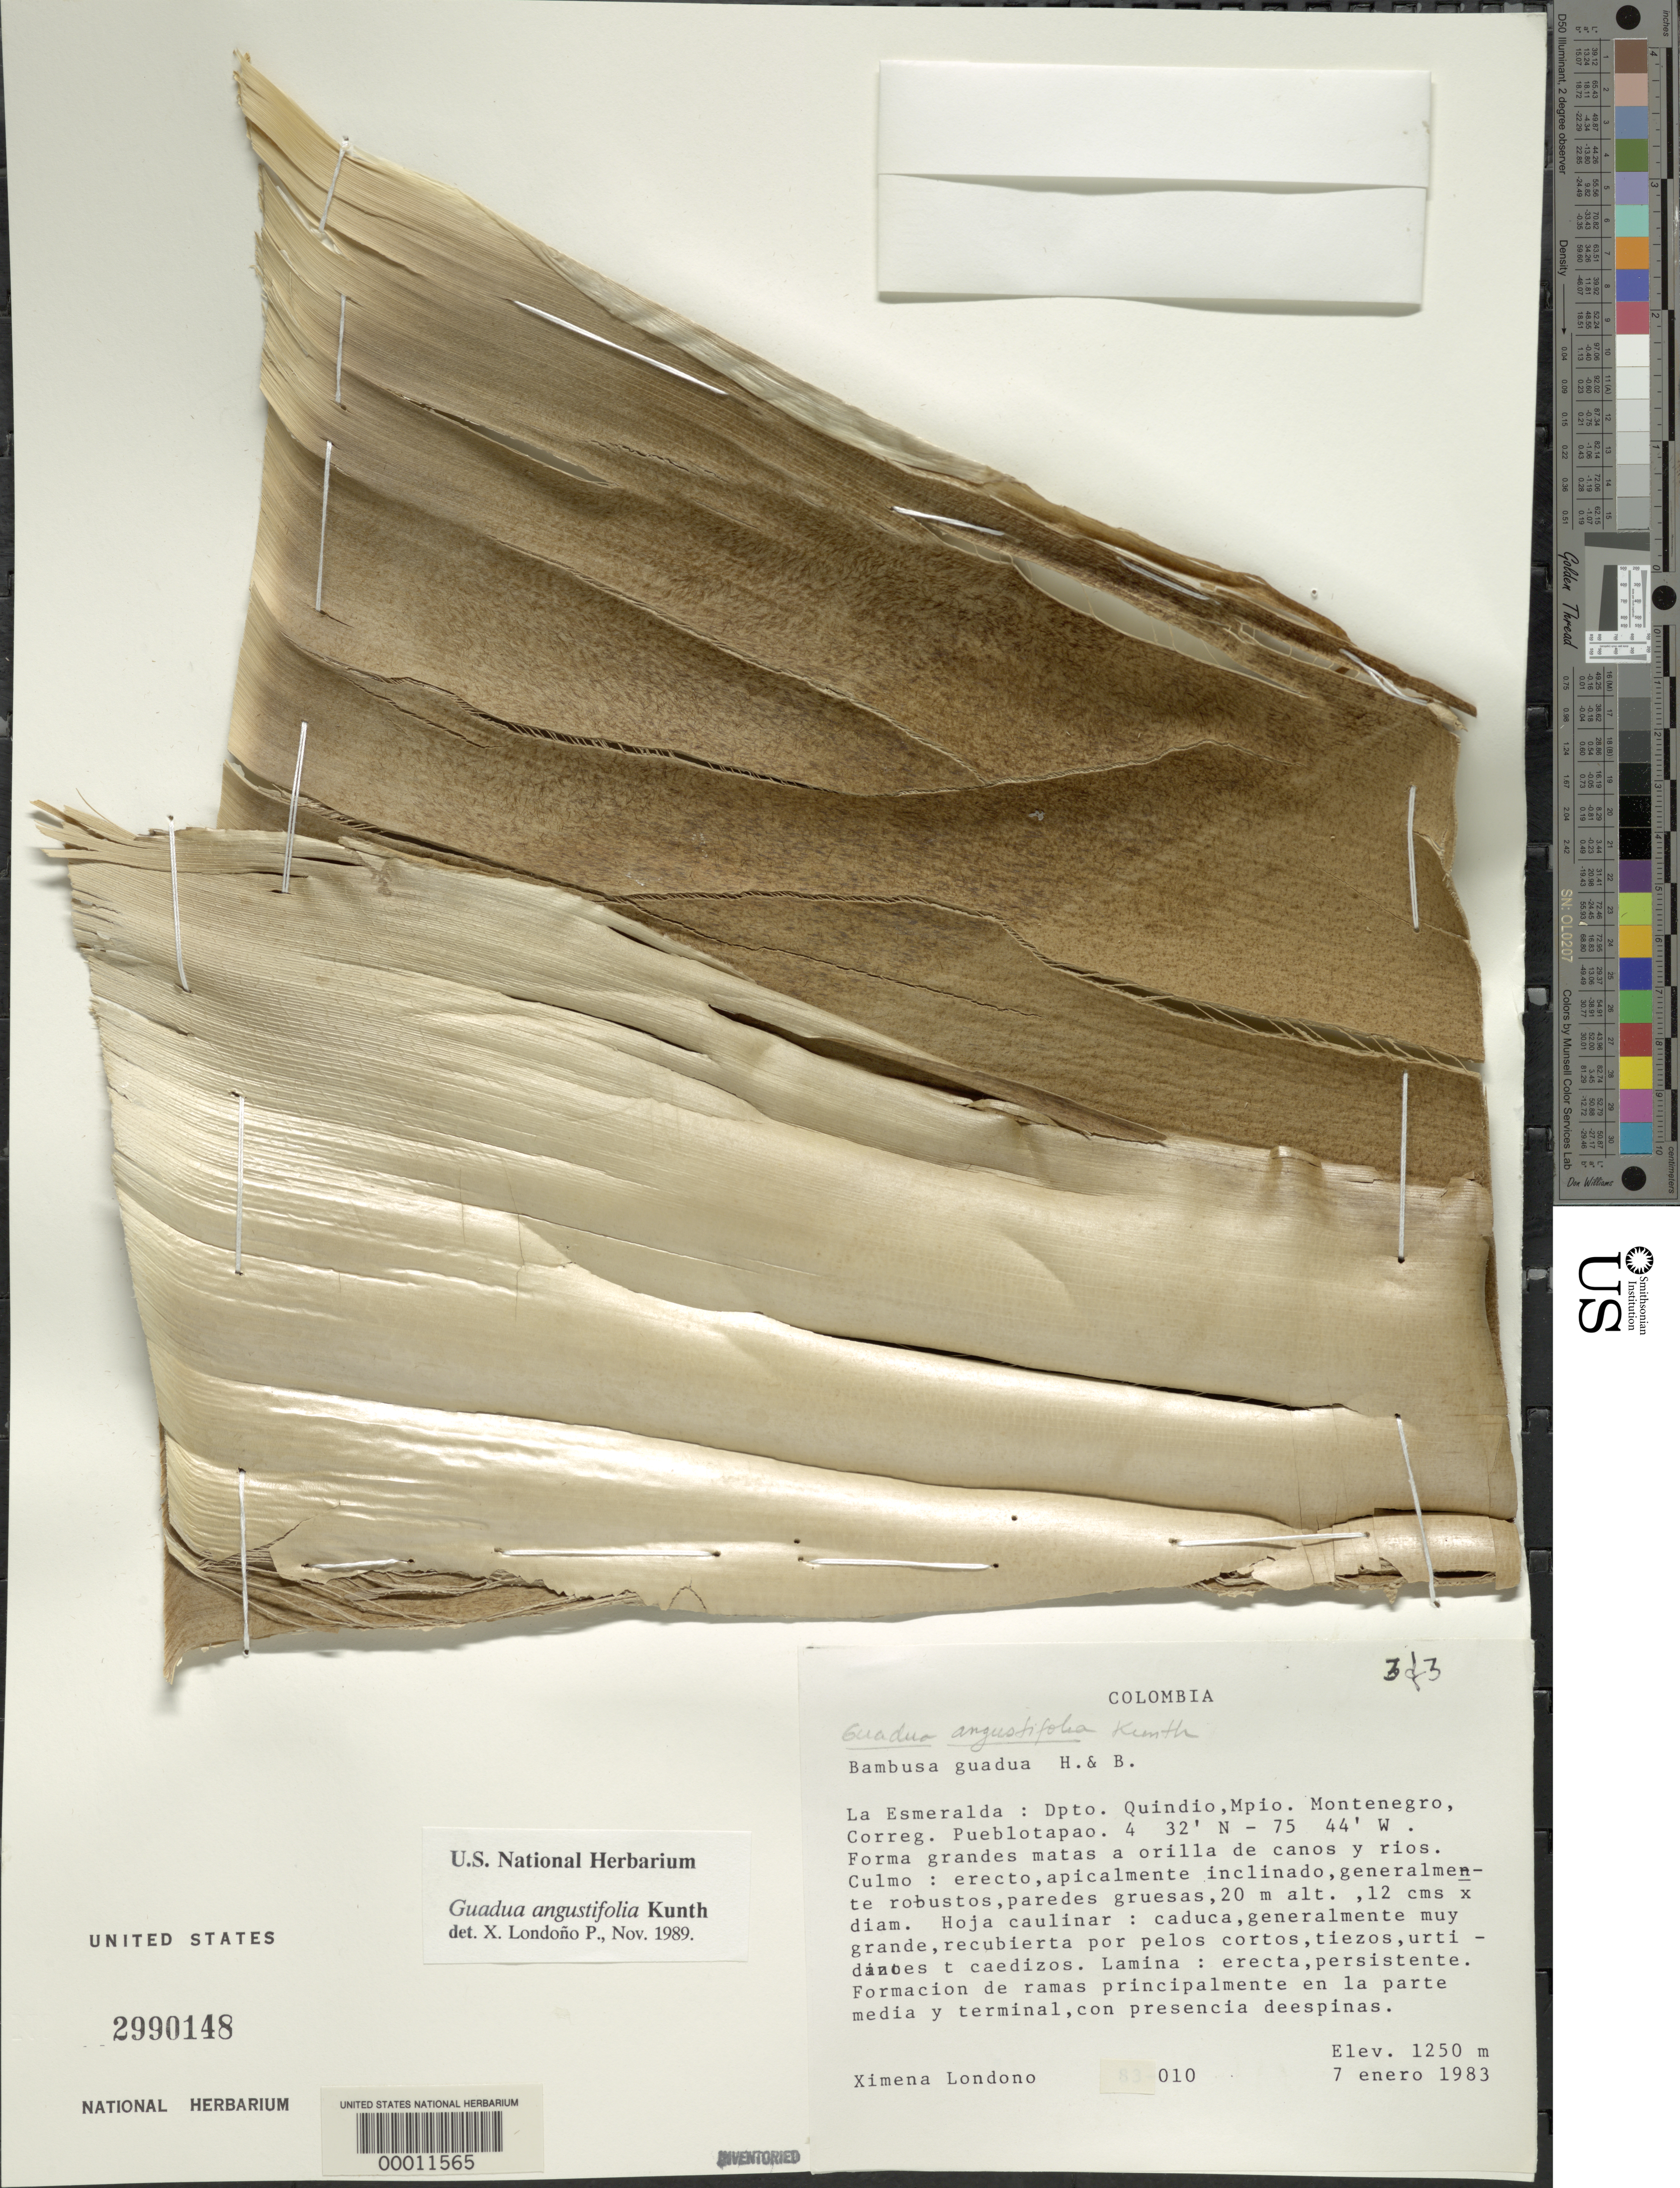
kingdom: Plantae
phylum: Tracheophyta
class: Liliopsida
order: Poales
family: Poaceae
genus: Guadua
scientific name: Guadua angustifolia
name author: Kunth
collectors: X. Londoño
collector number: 83-010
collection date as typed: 07 Jan 1983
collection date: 1983-01-07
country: Colombia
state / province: Quindío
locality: La Esmeralda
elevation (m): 1250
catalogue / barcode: US 2990148